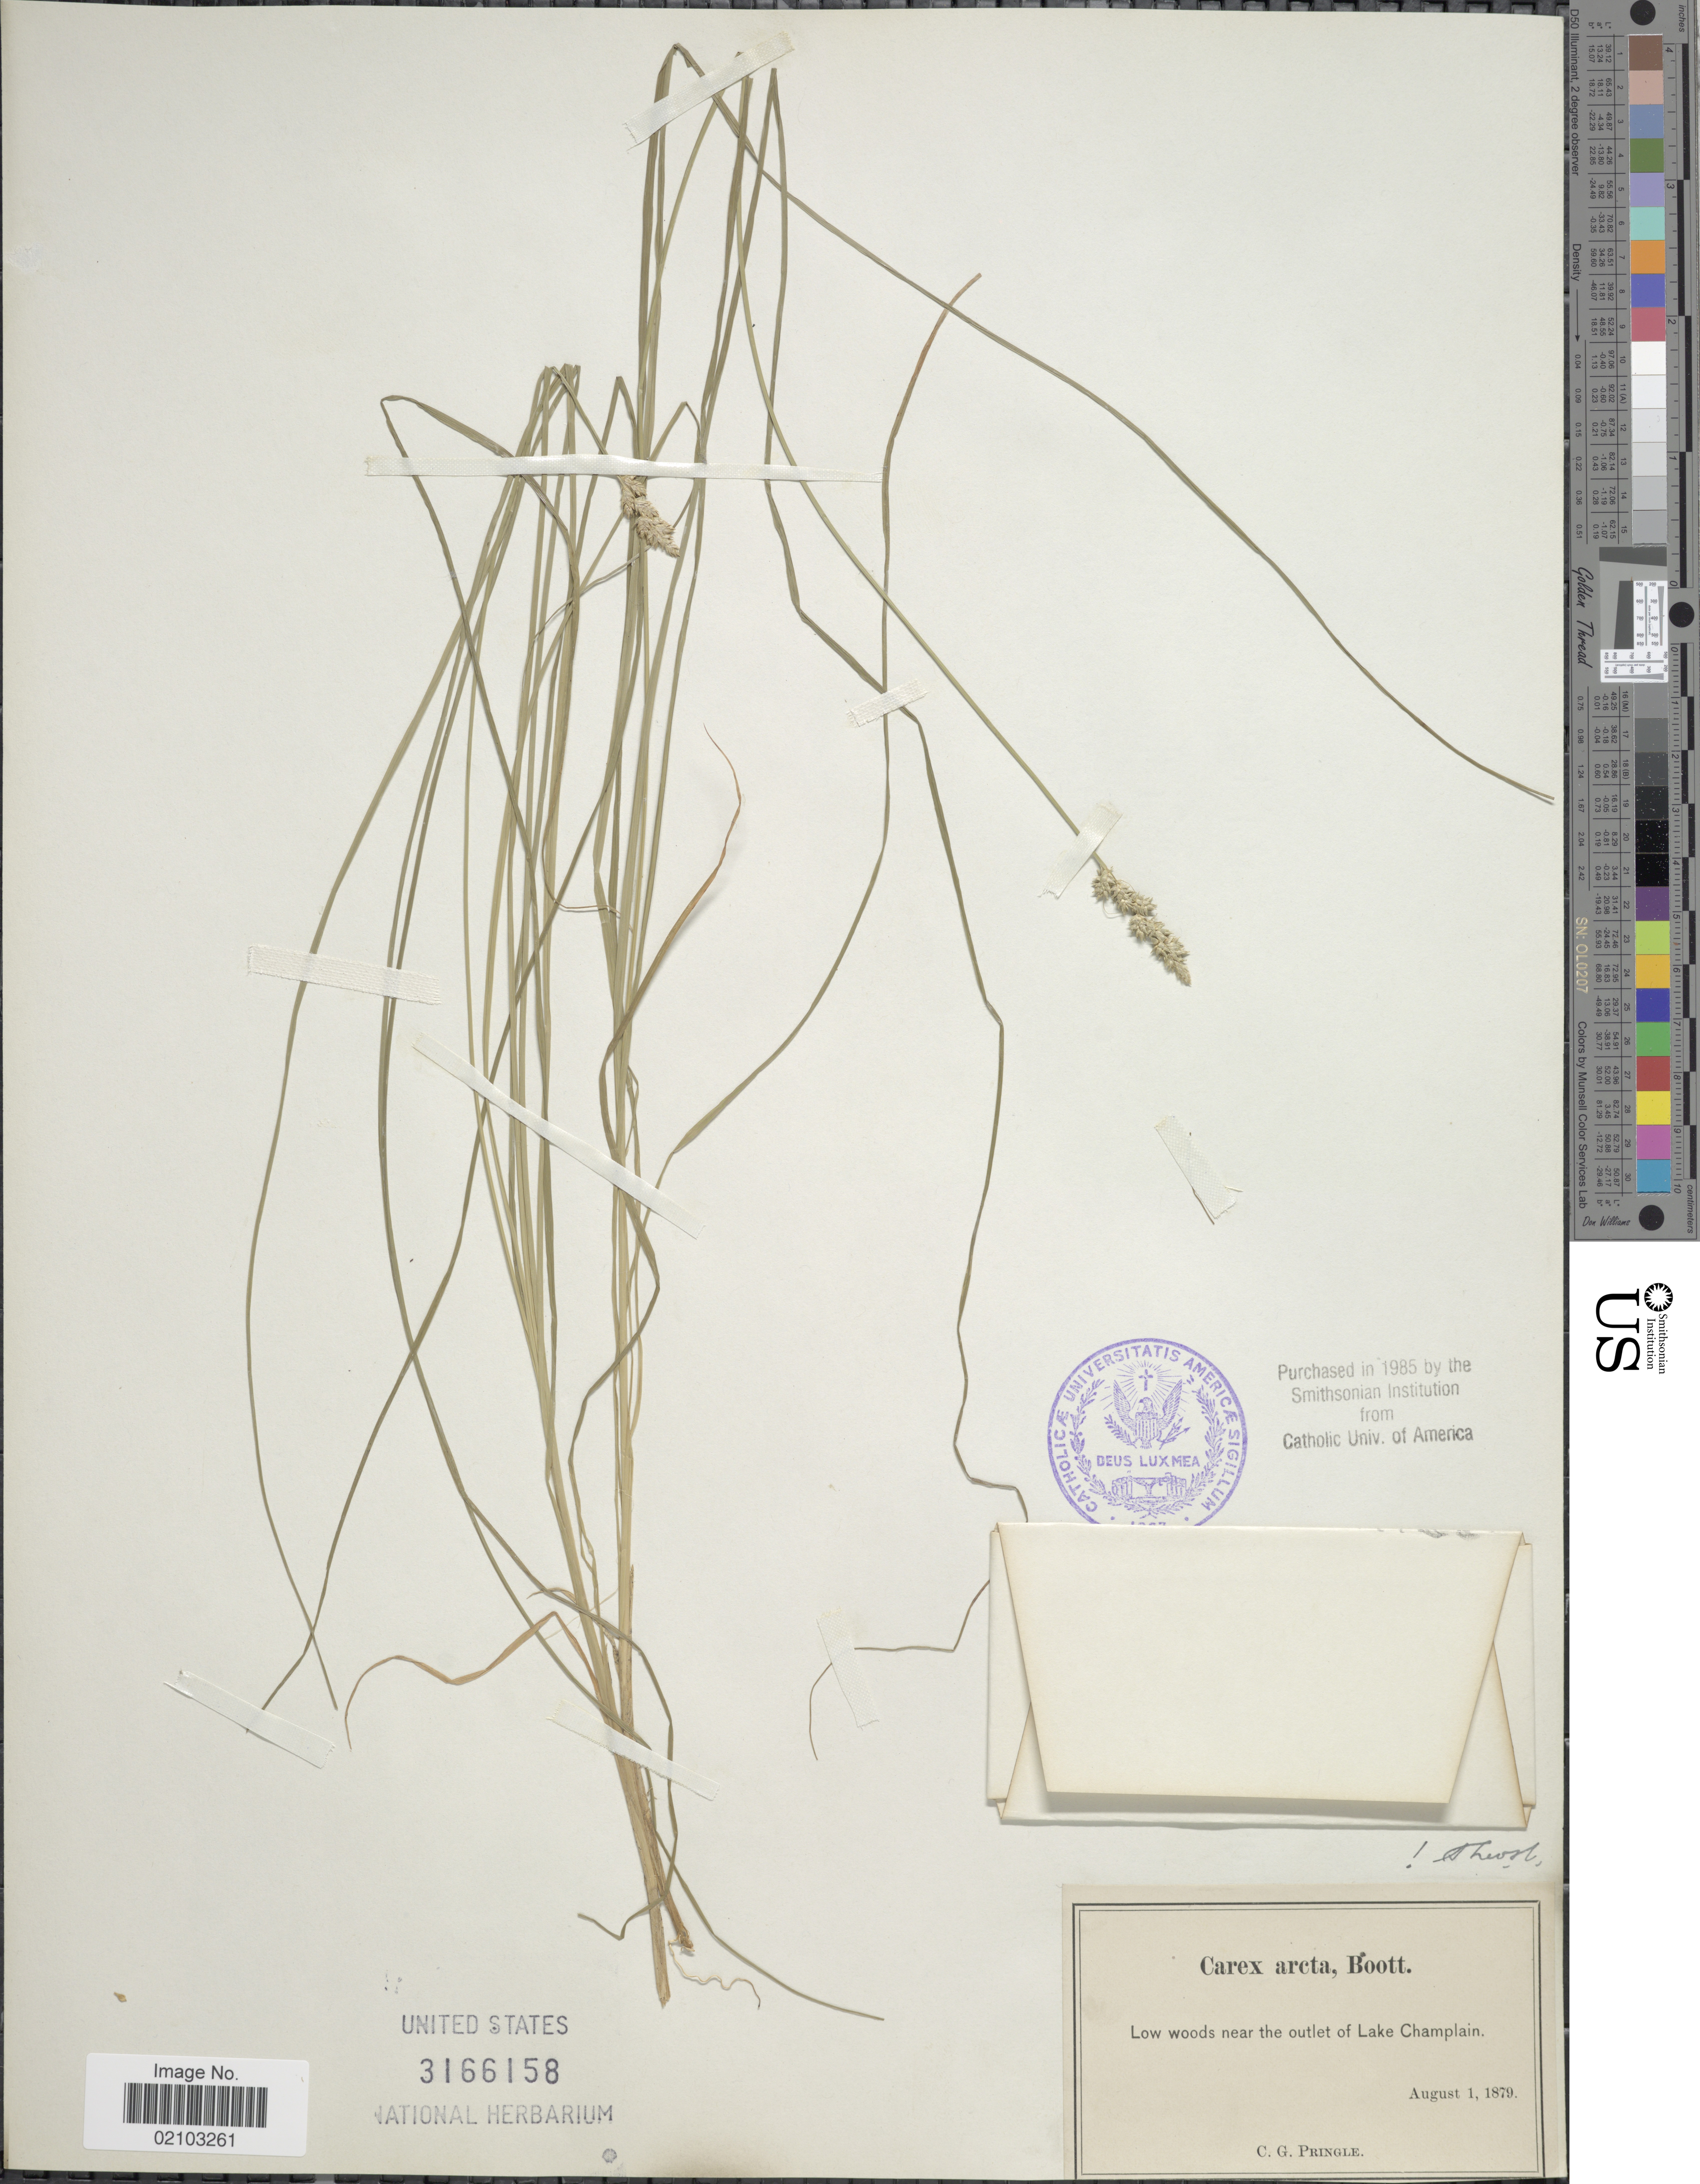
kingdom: Plantae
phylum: Tracheophyta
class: Liliopsida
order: Poales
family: Cyperaceae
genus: Carex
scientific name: Carex arcta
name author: Boott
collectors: C. G. Pringle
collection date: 1879-08-01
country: Canada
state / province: Quebec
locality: Low woods near the outlet of Lake Champlain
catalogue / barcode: US 3166158